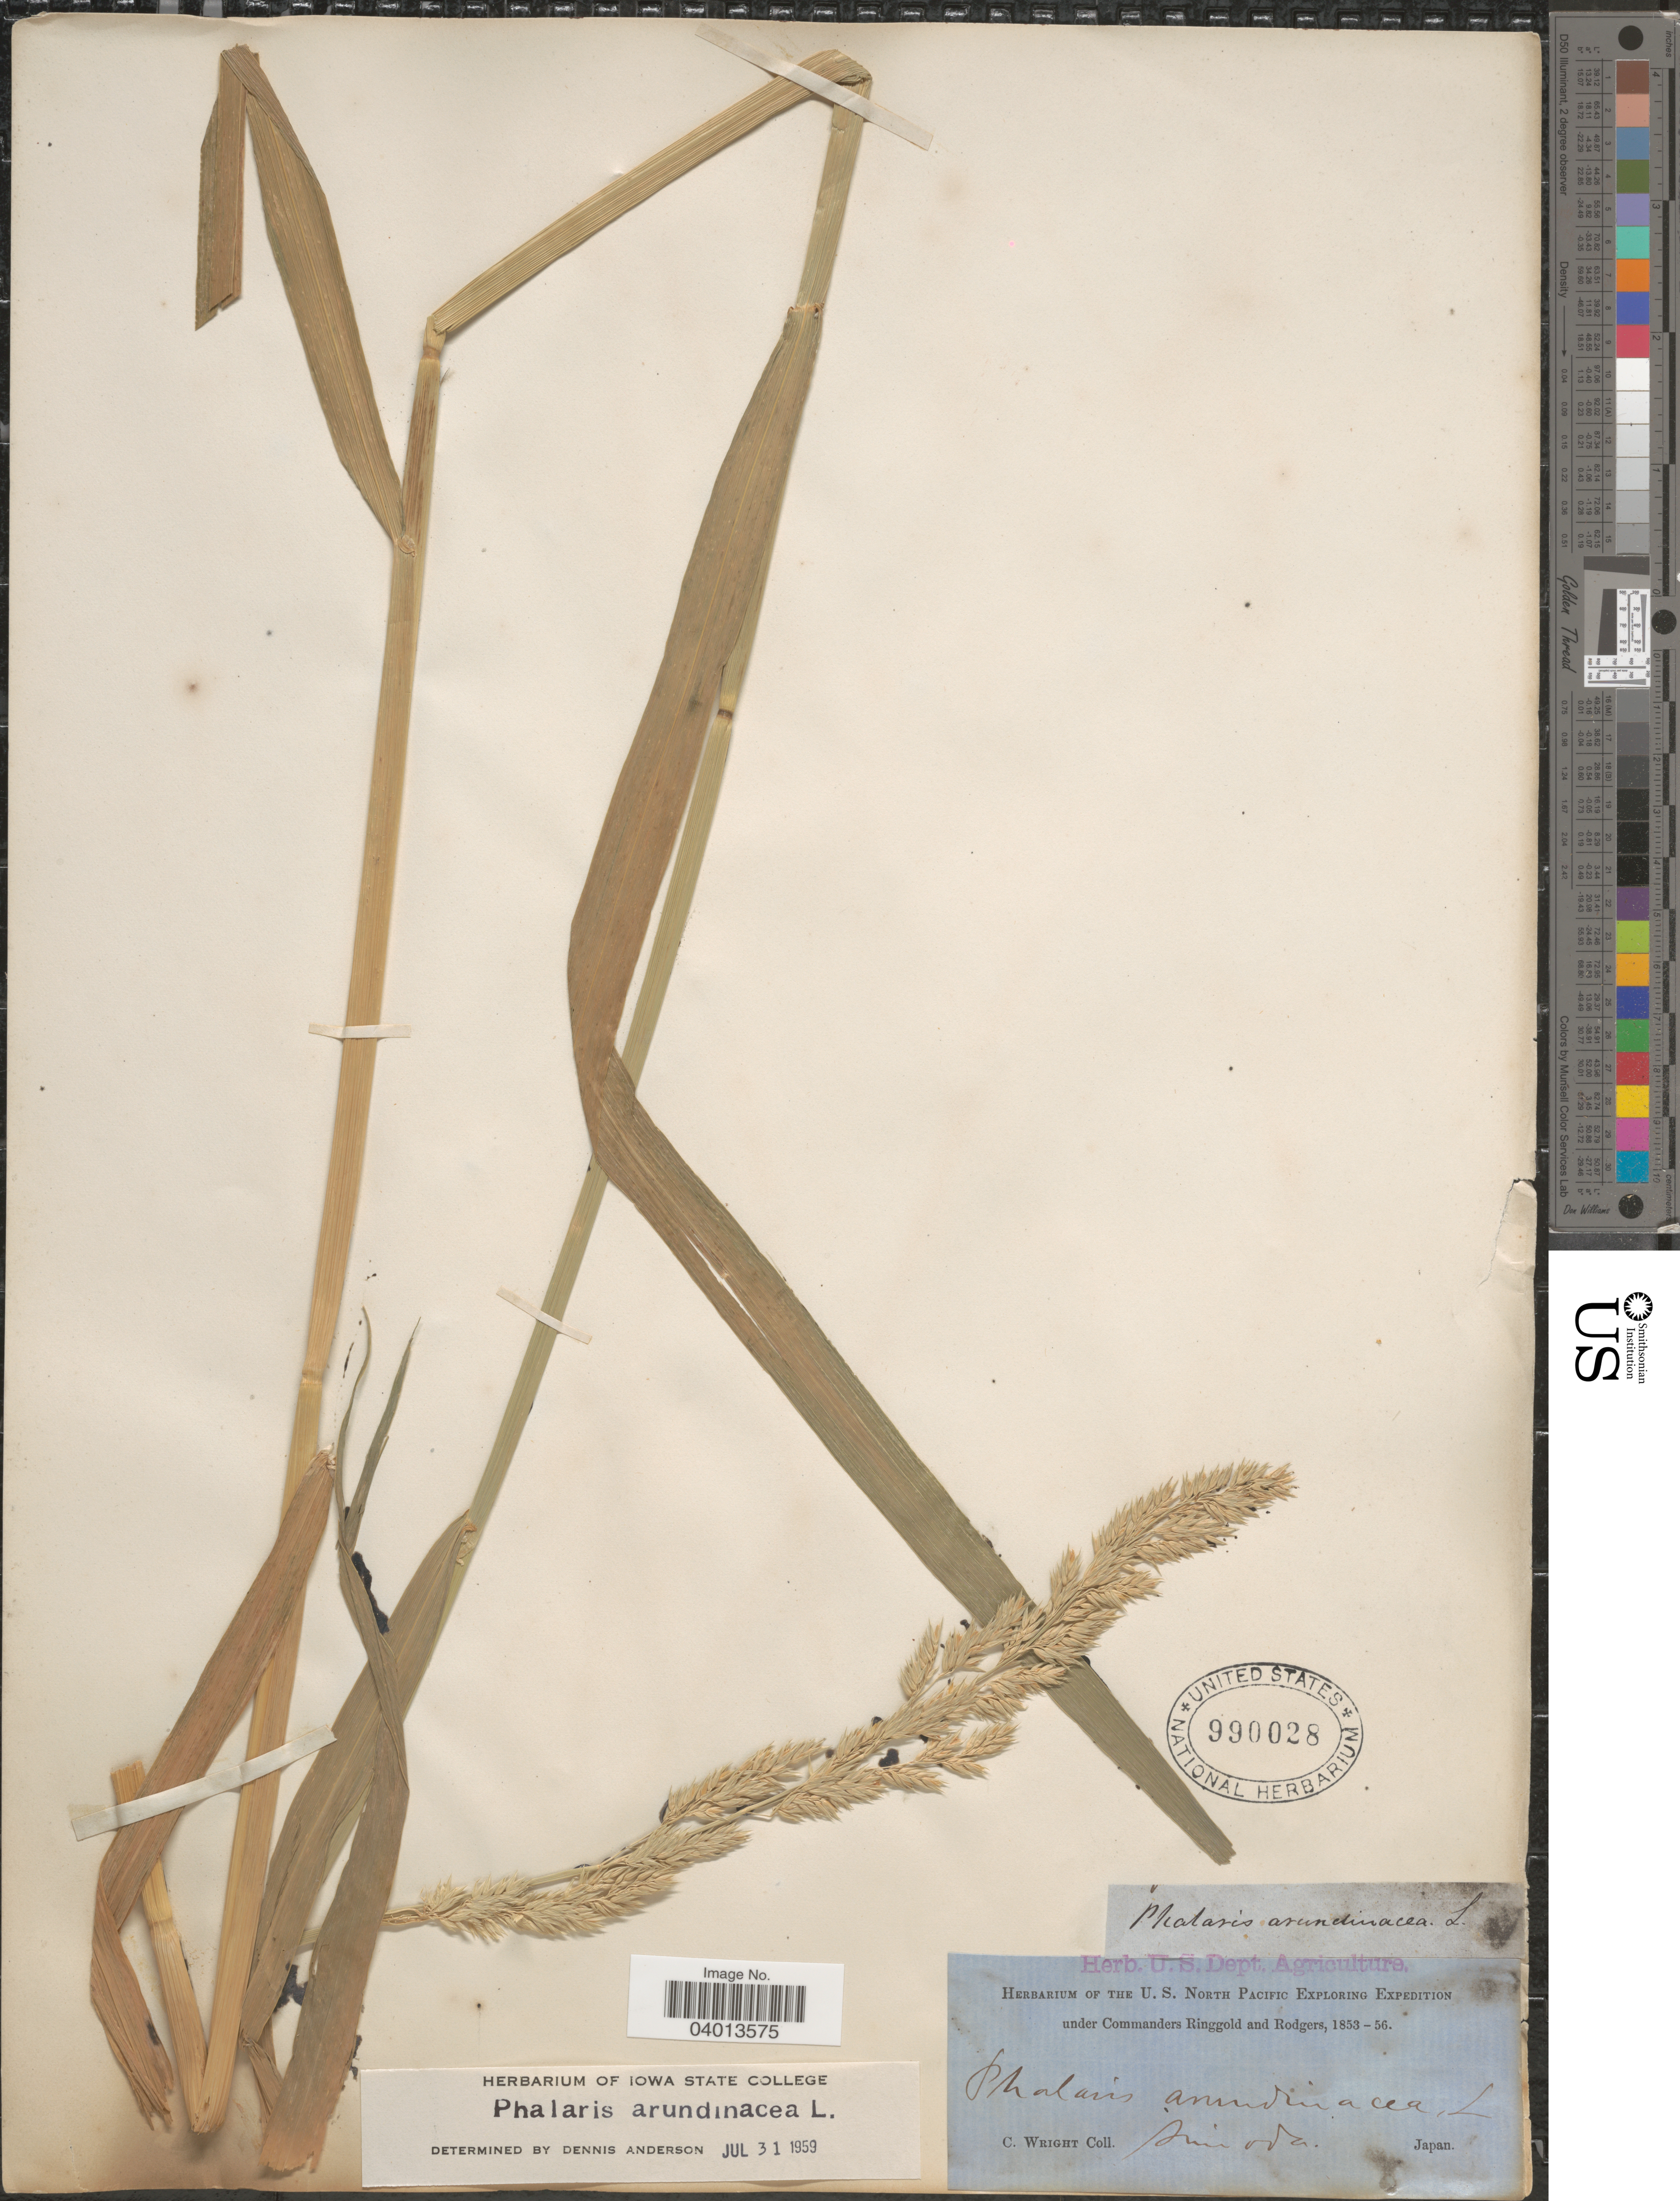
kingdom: Plantae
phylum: Tracheophyta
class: Liliopsida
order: Poales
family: Poaceae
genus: Phalaris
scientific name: Phalaris arundinacea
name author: L.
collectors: C. Wright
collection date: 1853/1856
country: Japan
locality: Simoda.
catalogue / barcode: US 990028